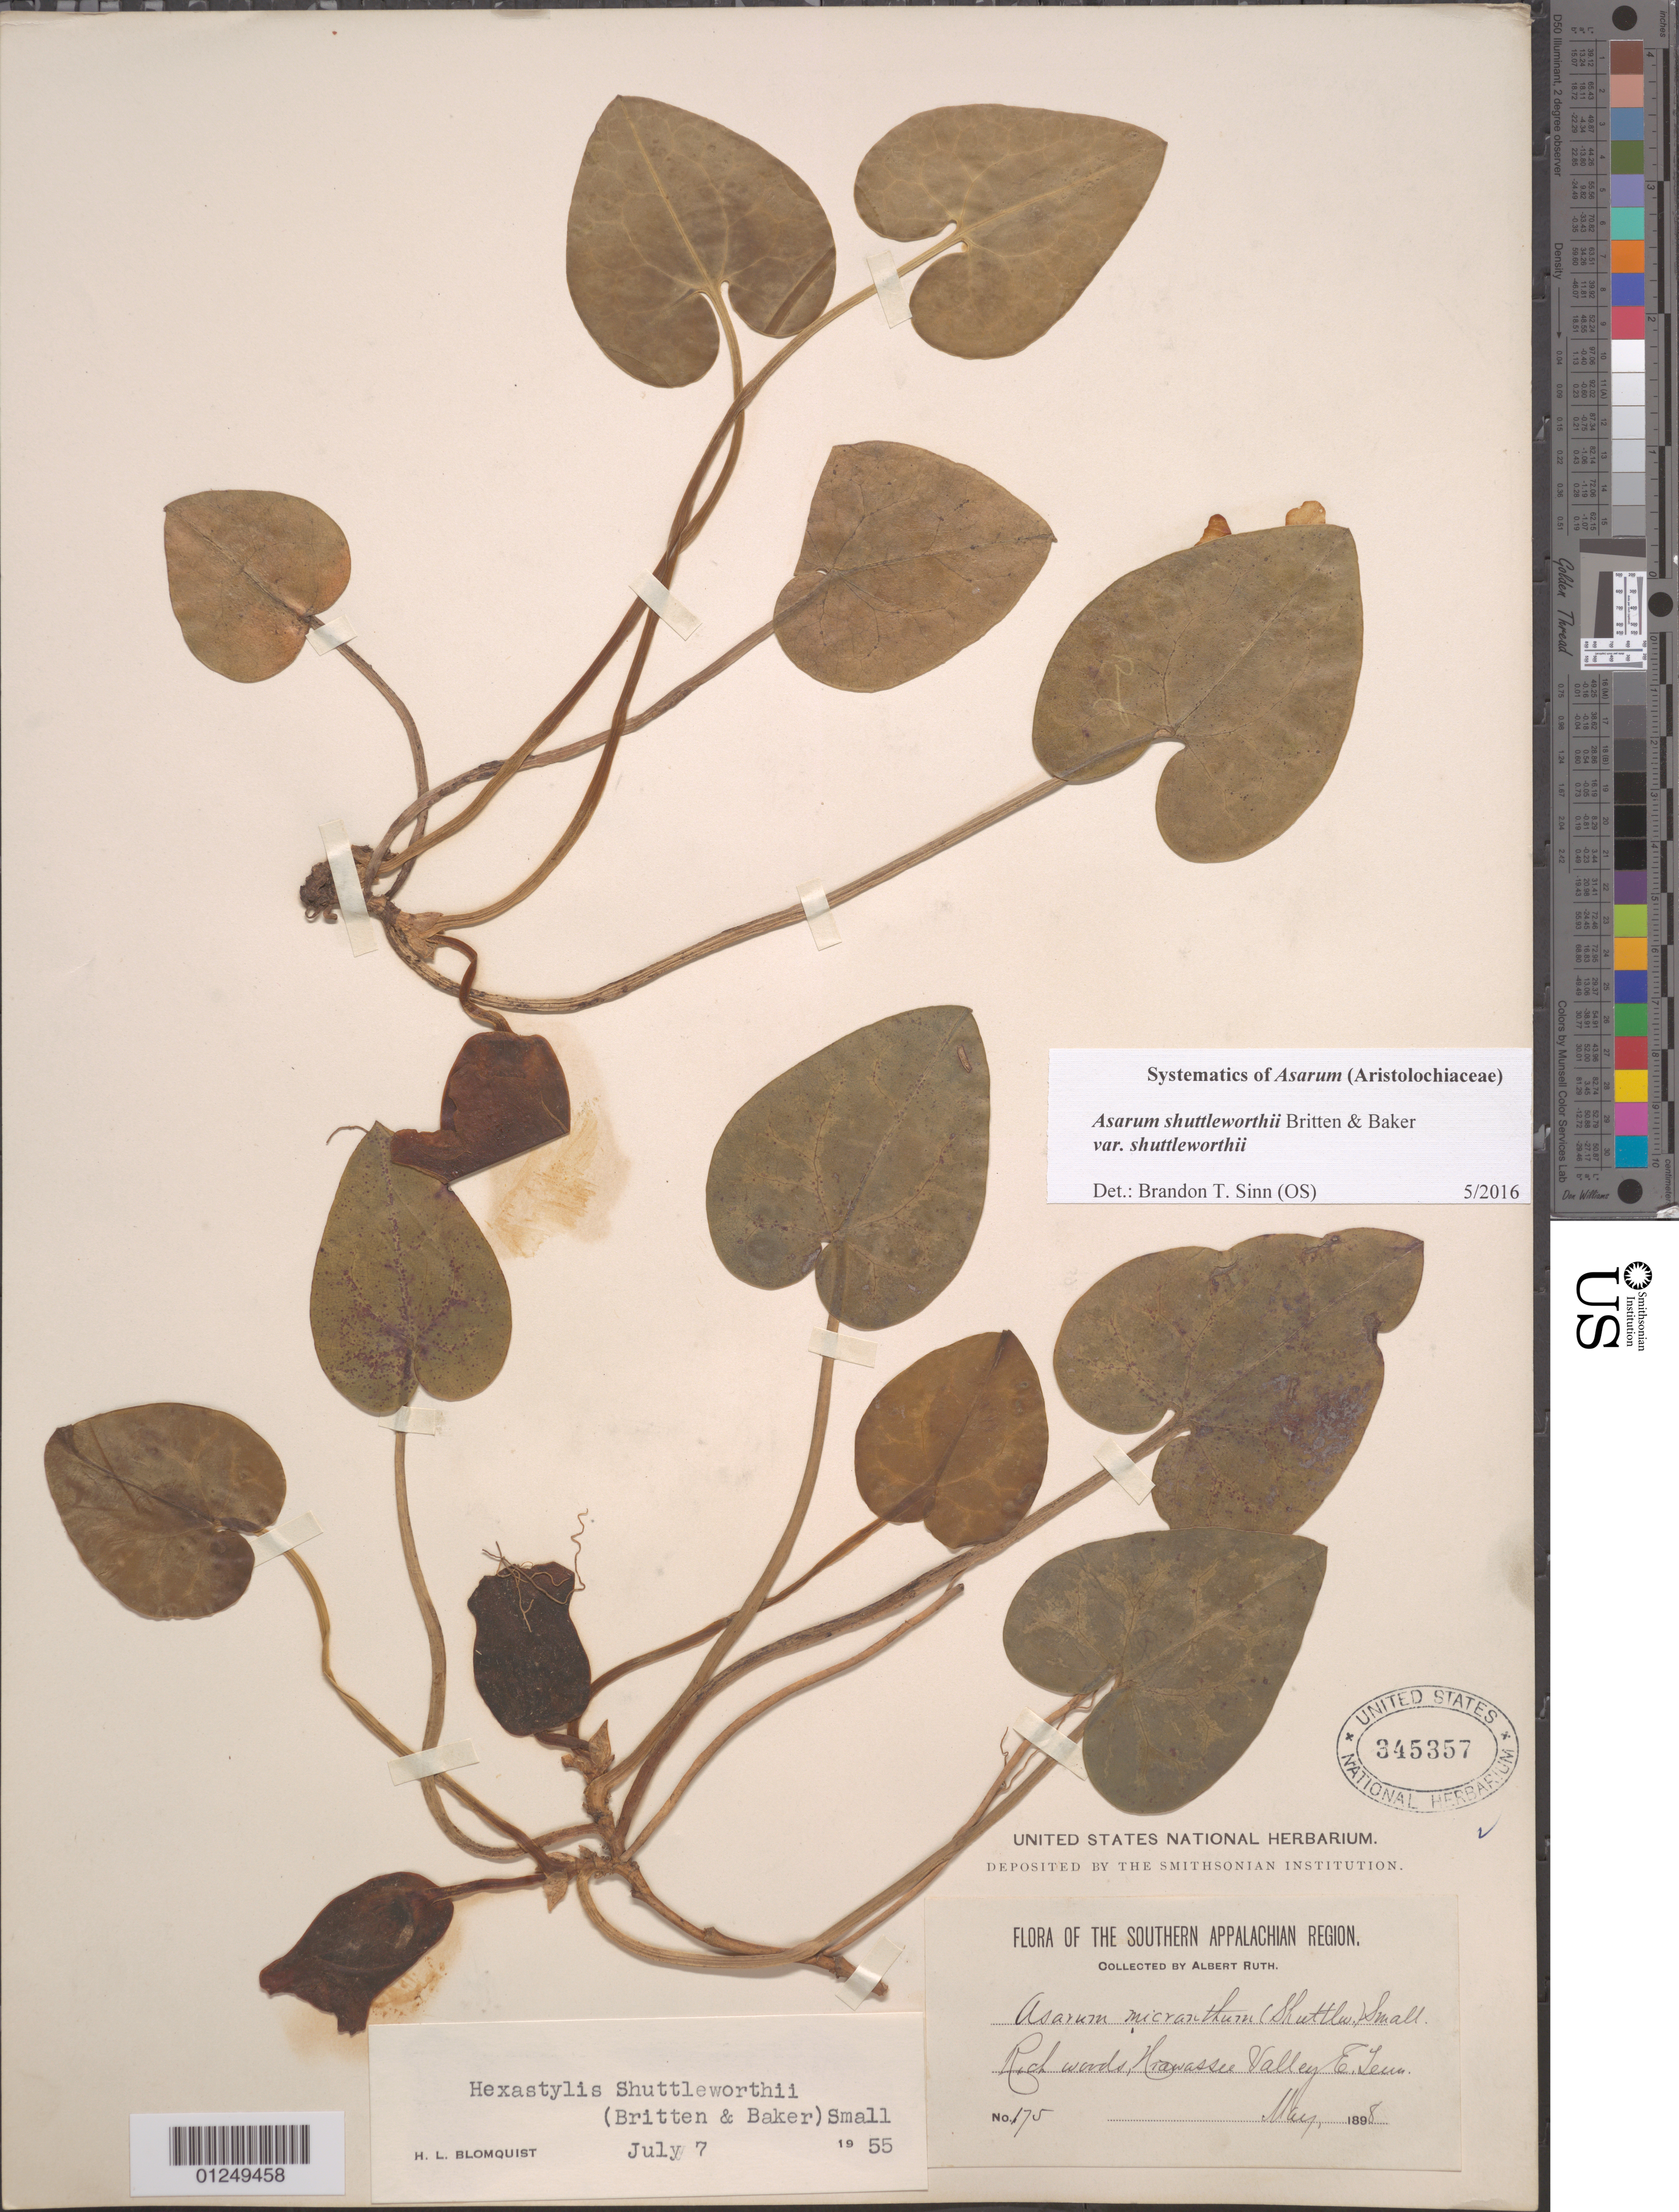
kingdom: Plantae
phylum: Tracheophyta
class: Magnoliopsida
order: Piperales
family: Aristolochiaceae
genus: Hexastylis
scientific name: Hexastylis shuttleworthii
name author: (Britton & Baker f.) Small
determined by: Blomquist, H. L.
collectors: A. Ruth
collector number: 175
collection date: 1898-05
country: United States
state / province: Tennessee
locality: Hiawassee Valley E. Tenn.. Southern Appalachian Region.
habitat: Rich woods.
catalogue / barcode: US 345357